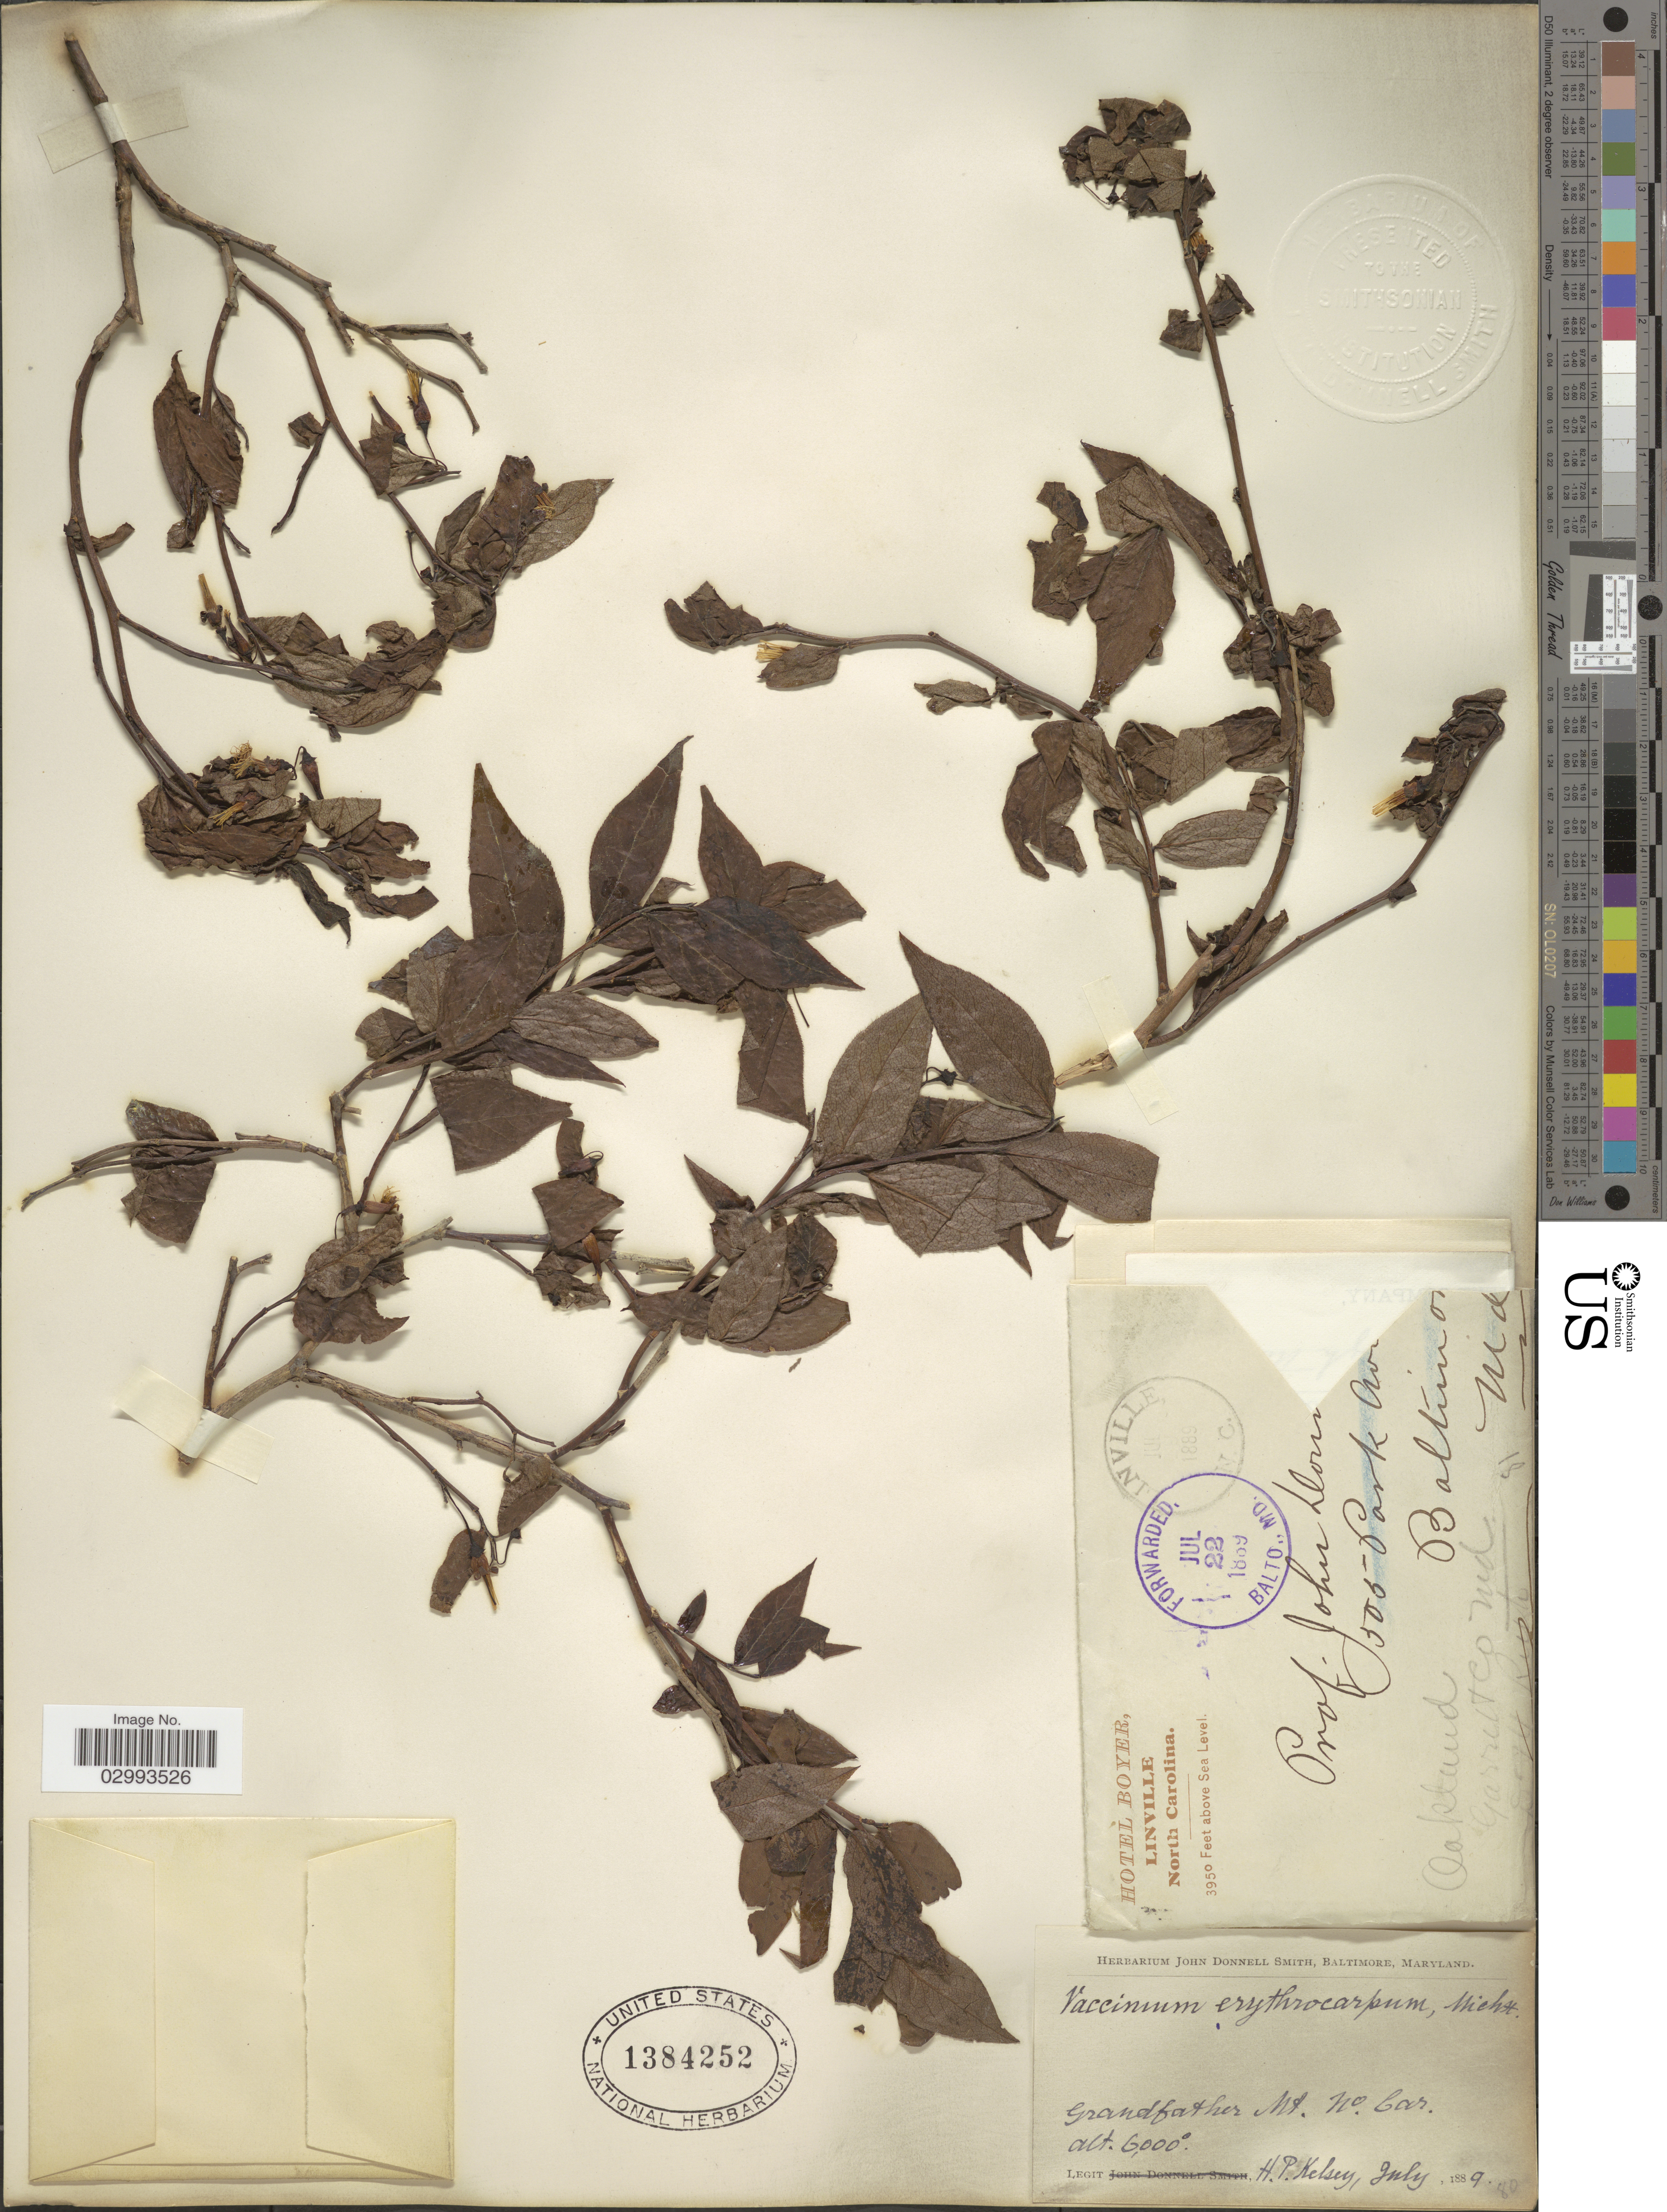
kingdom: Plantae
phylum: Tracheophyta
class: Magnoliopsida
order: Ericales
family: Ericaceae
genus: Hugeria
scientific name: Hugeria erythrocarpa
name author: (Michx.) Small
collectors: H. Kelsey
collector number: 80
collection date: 1889-07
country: United States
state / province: North Carolina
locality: Grandfather Mt.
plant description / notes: ex herb. John Donnell Smith; letter attached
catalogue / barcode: US 1384252